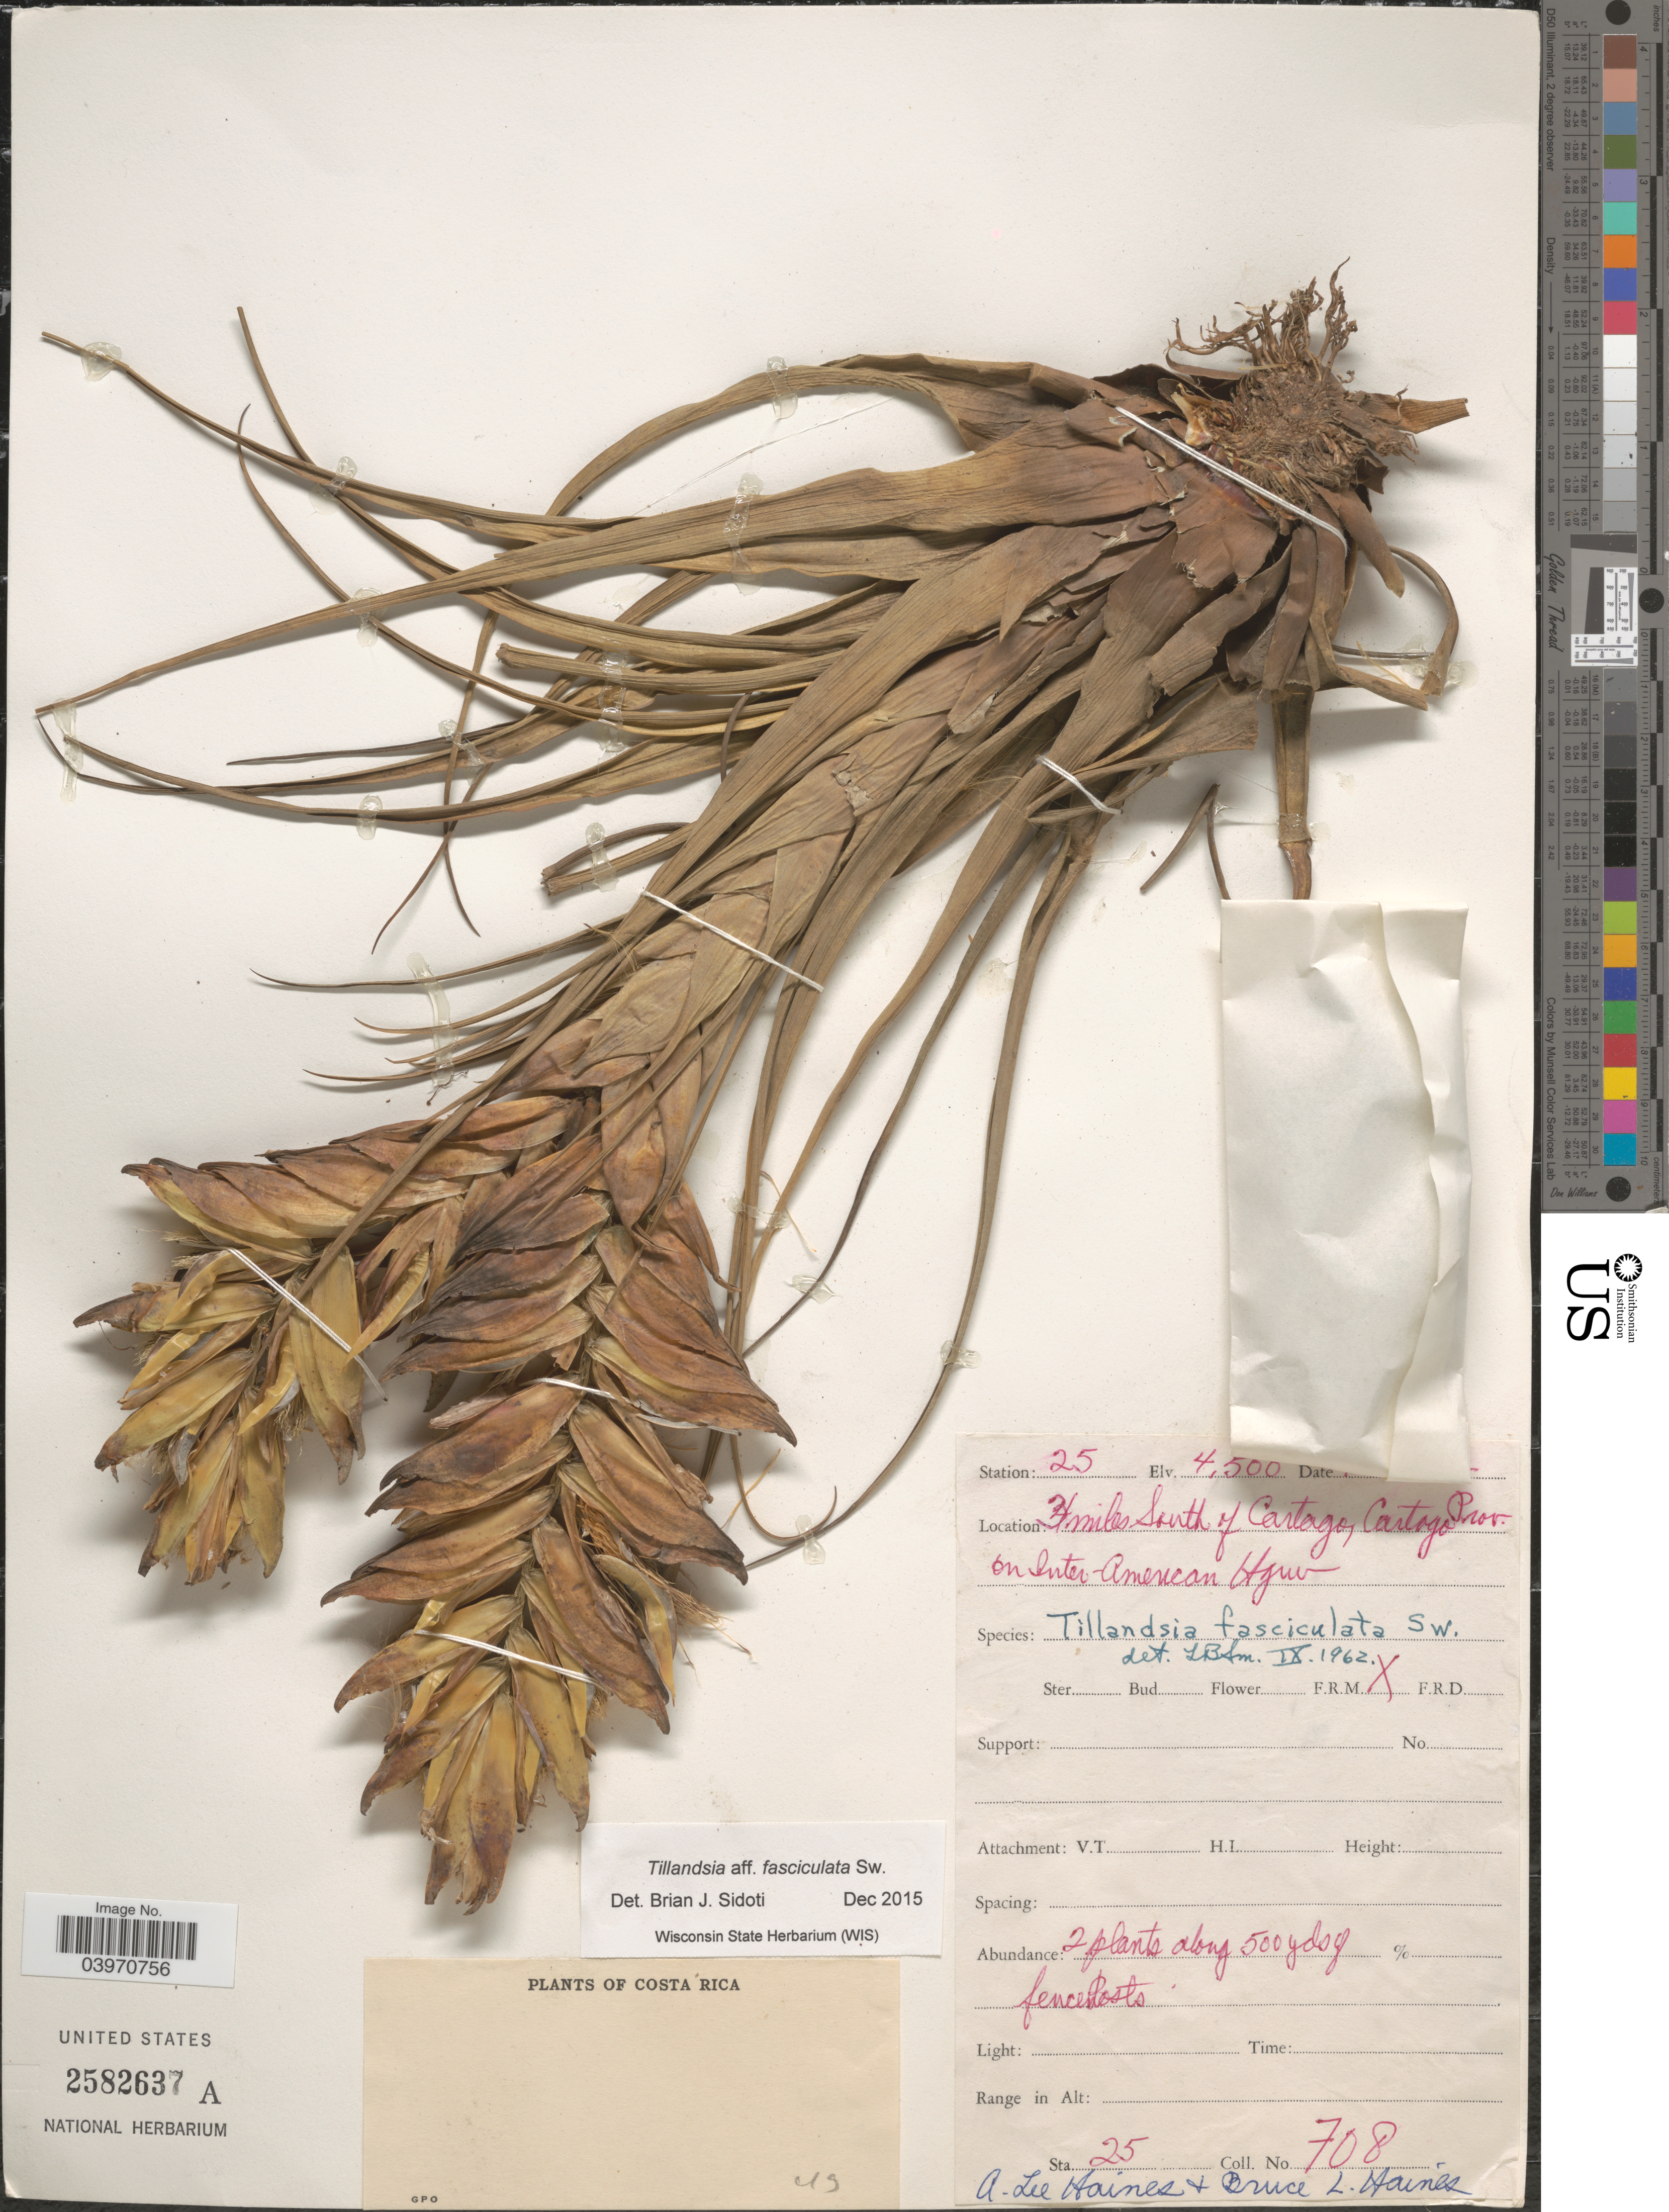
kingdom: Plantae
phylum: Tracheophyta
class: Liliopsida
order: Poales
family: Bromeliaceae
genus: Tillandsia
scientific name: Tillandsia fasciculata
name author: Sw.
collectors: A. L. Haines & B. L. Haines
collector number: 708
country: Costa Rica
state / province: Cartago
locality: Station: 25. 4 miles south of Cartago, on Inter-American Hyw.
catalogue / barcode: US 2582637A